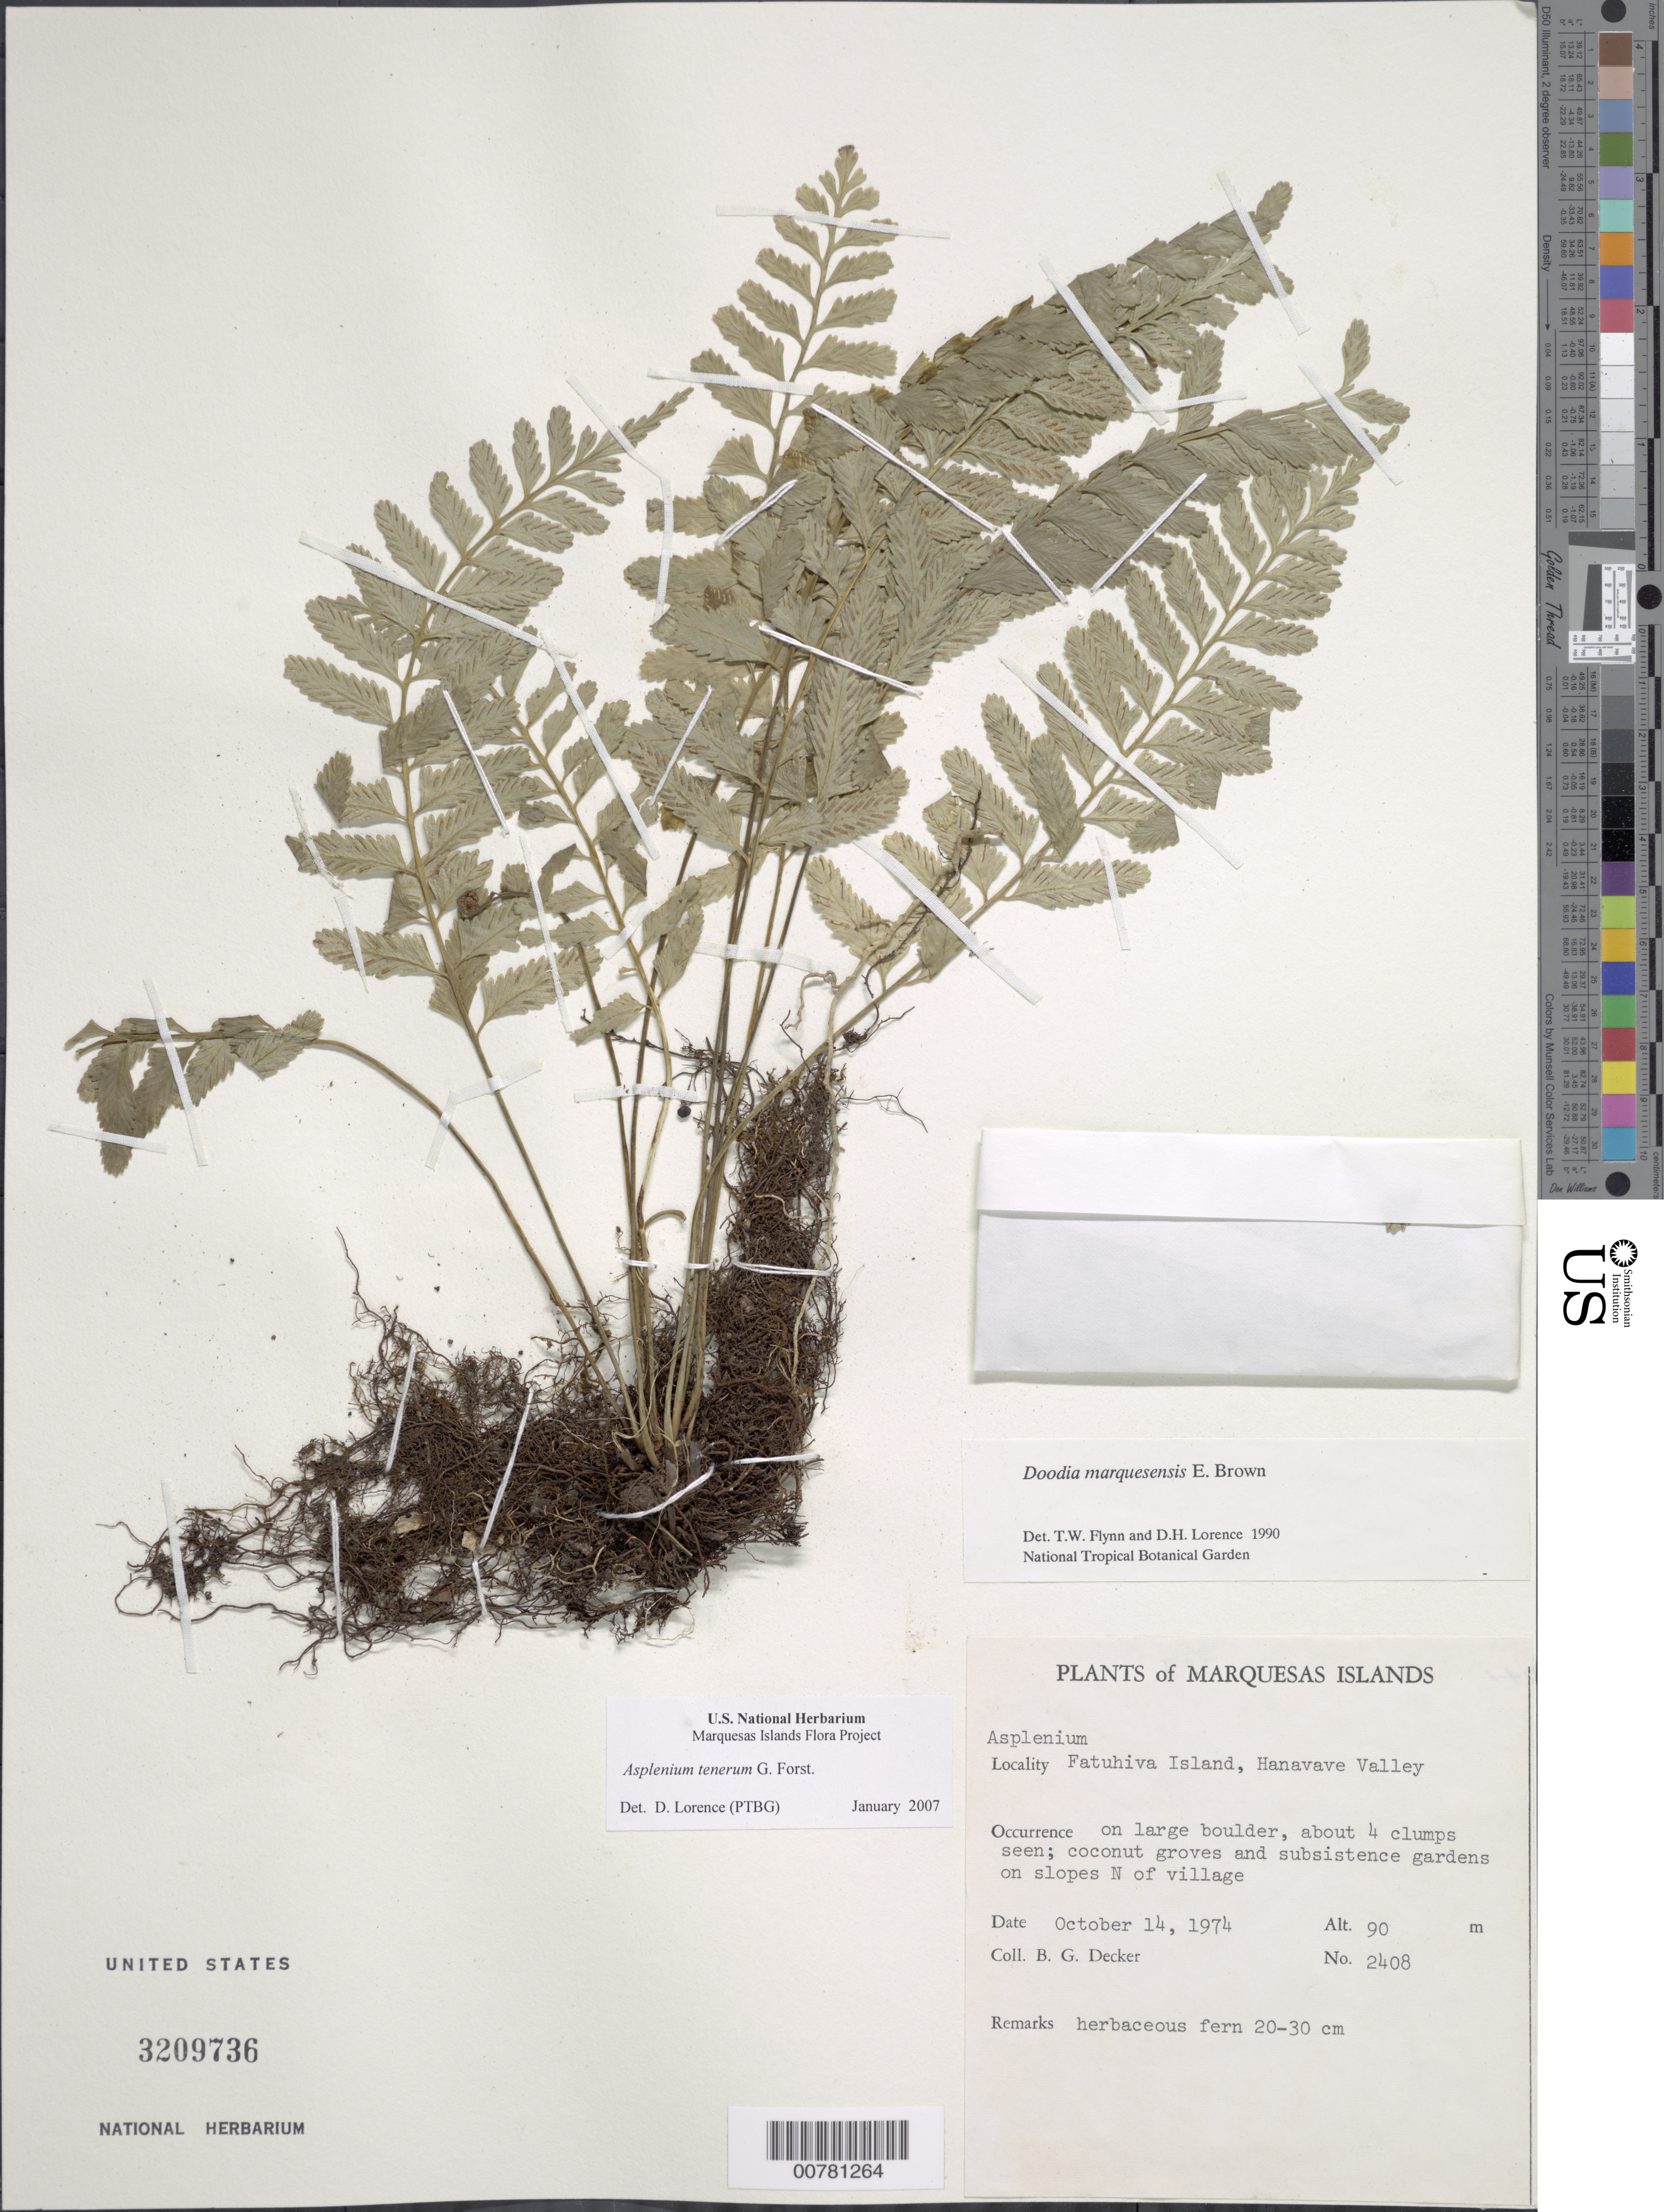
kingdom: Plantae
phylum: Tracheophyta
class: Polypodiopsida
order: Polypodiales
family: Aspleniaceae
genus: Asplenium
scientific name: Asplenium tenerum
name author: G. Forst.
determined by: Lorence, David H., (PTBG), National Tropical Botanical Garden (UNITED STATES)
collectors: B. G. Decker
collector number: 2408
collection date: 1974-10-14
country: French Polynesia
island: Fatu Hiva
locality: Hanavave Valley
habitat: On large boulder; coconut groves and subsistence gardens on slopes N of village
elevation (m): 90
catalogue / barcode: US 3209736